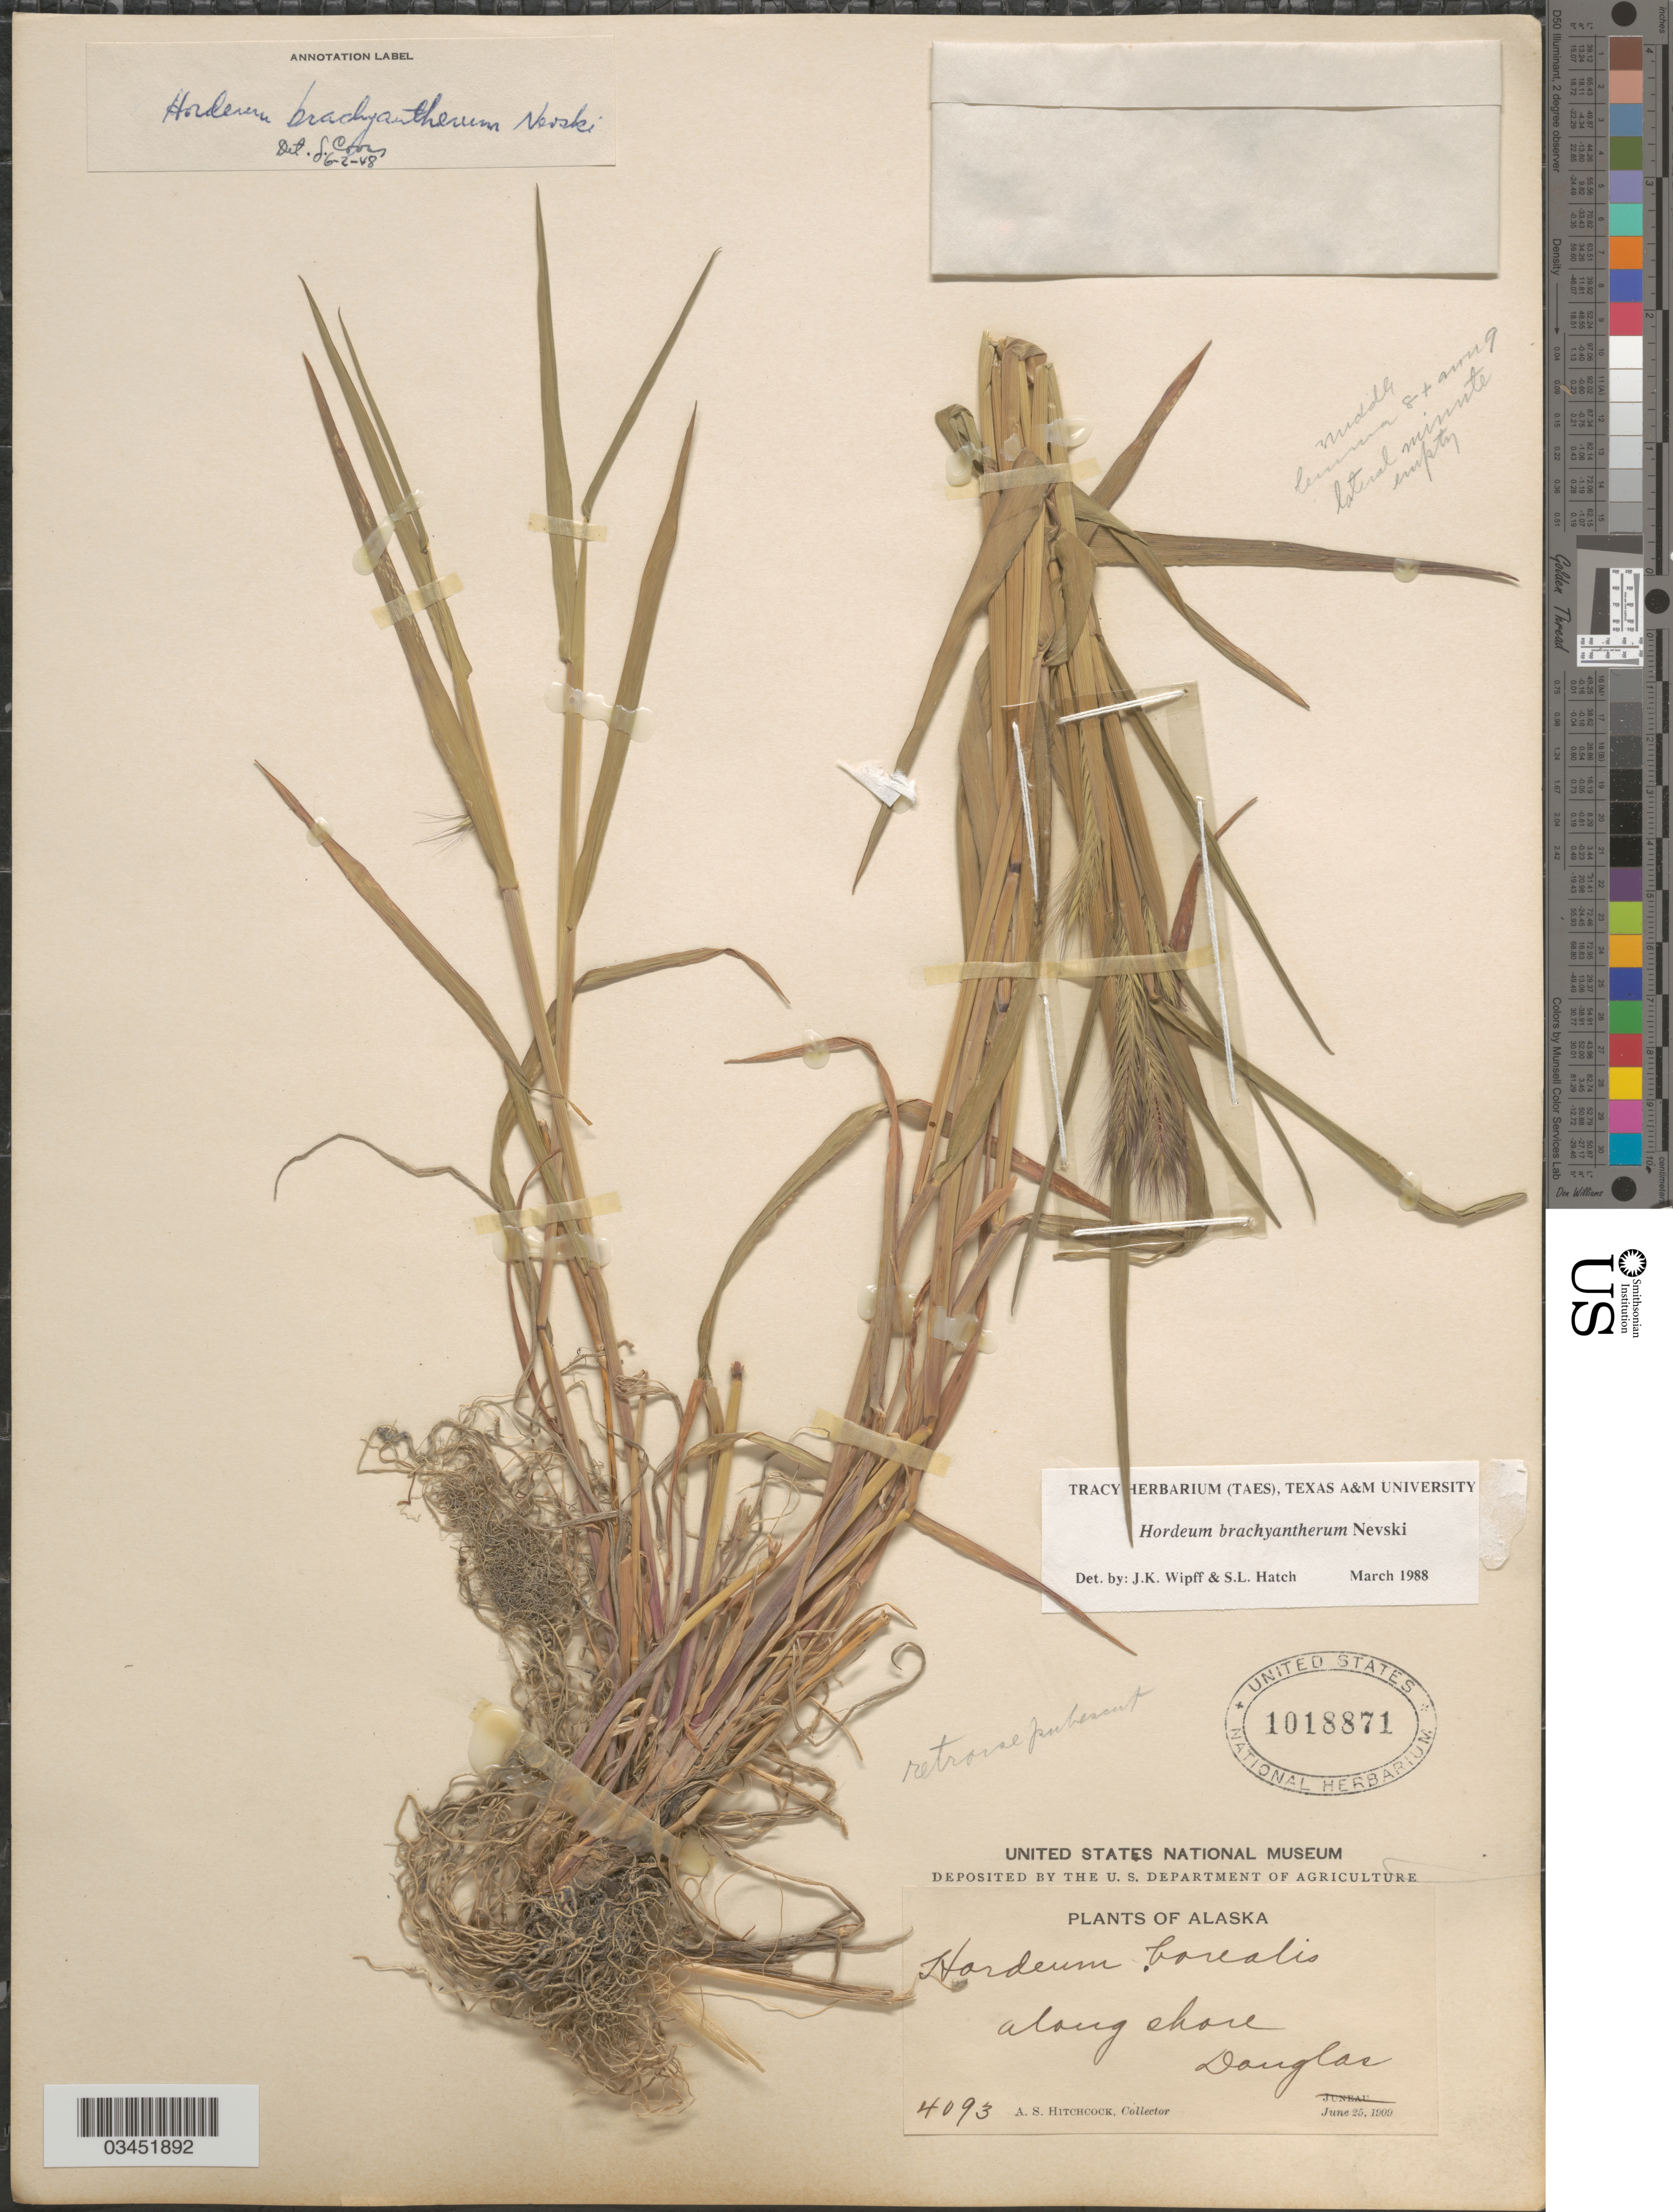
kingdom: Plantae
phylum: Tracheophyta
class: Liliopsida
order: Poales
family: Poaceae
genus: Hordeum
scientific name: Hordeum brachyantherum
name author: Nevski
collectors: A. S. Hitchcock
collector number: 4093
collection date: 1909-06-25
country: United States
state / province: Alaska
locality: Along shore. Douglas.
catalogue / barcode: US 1018871